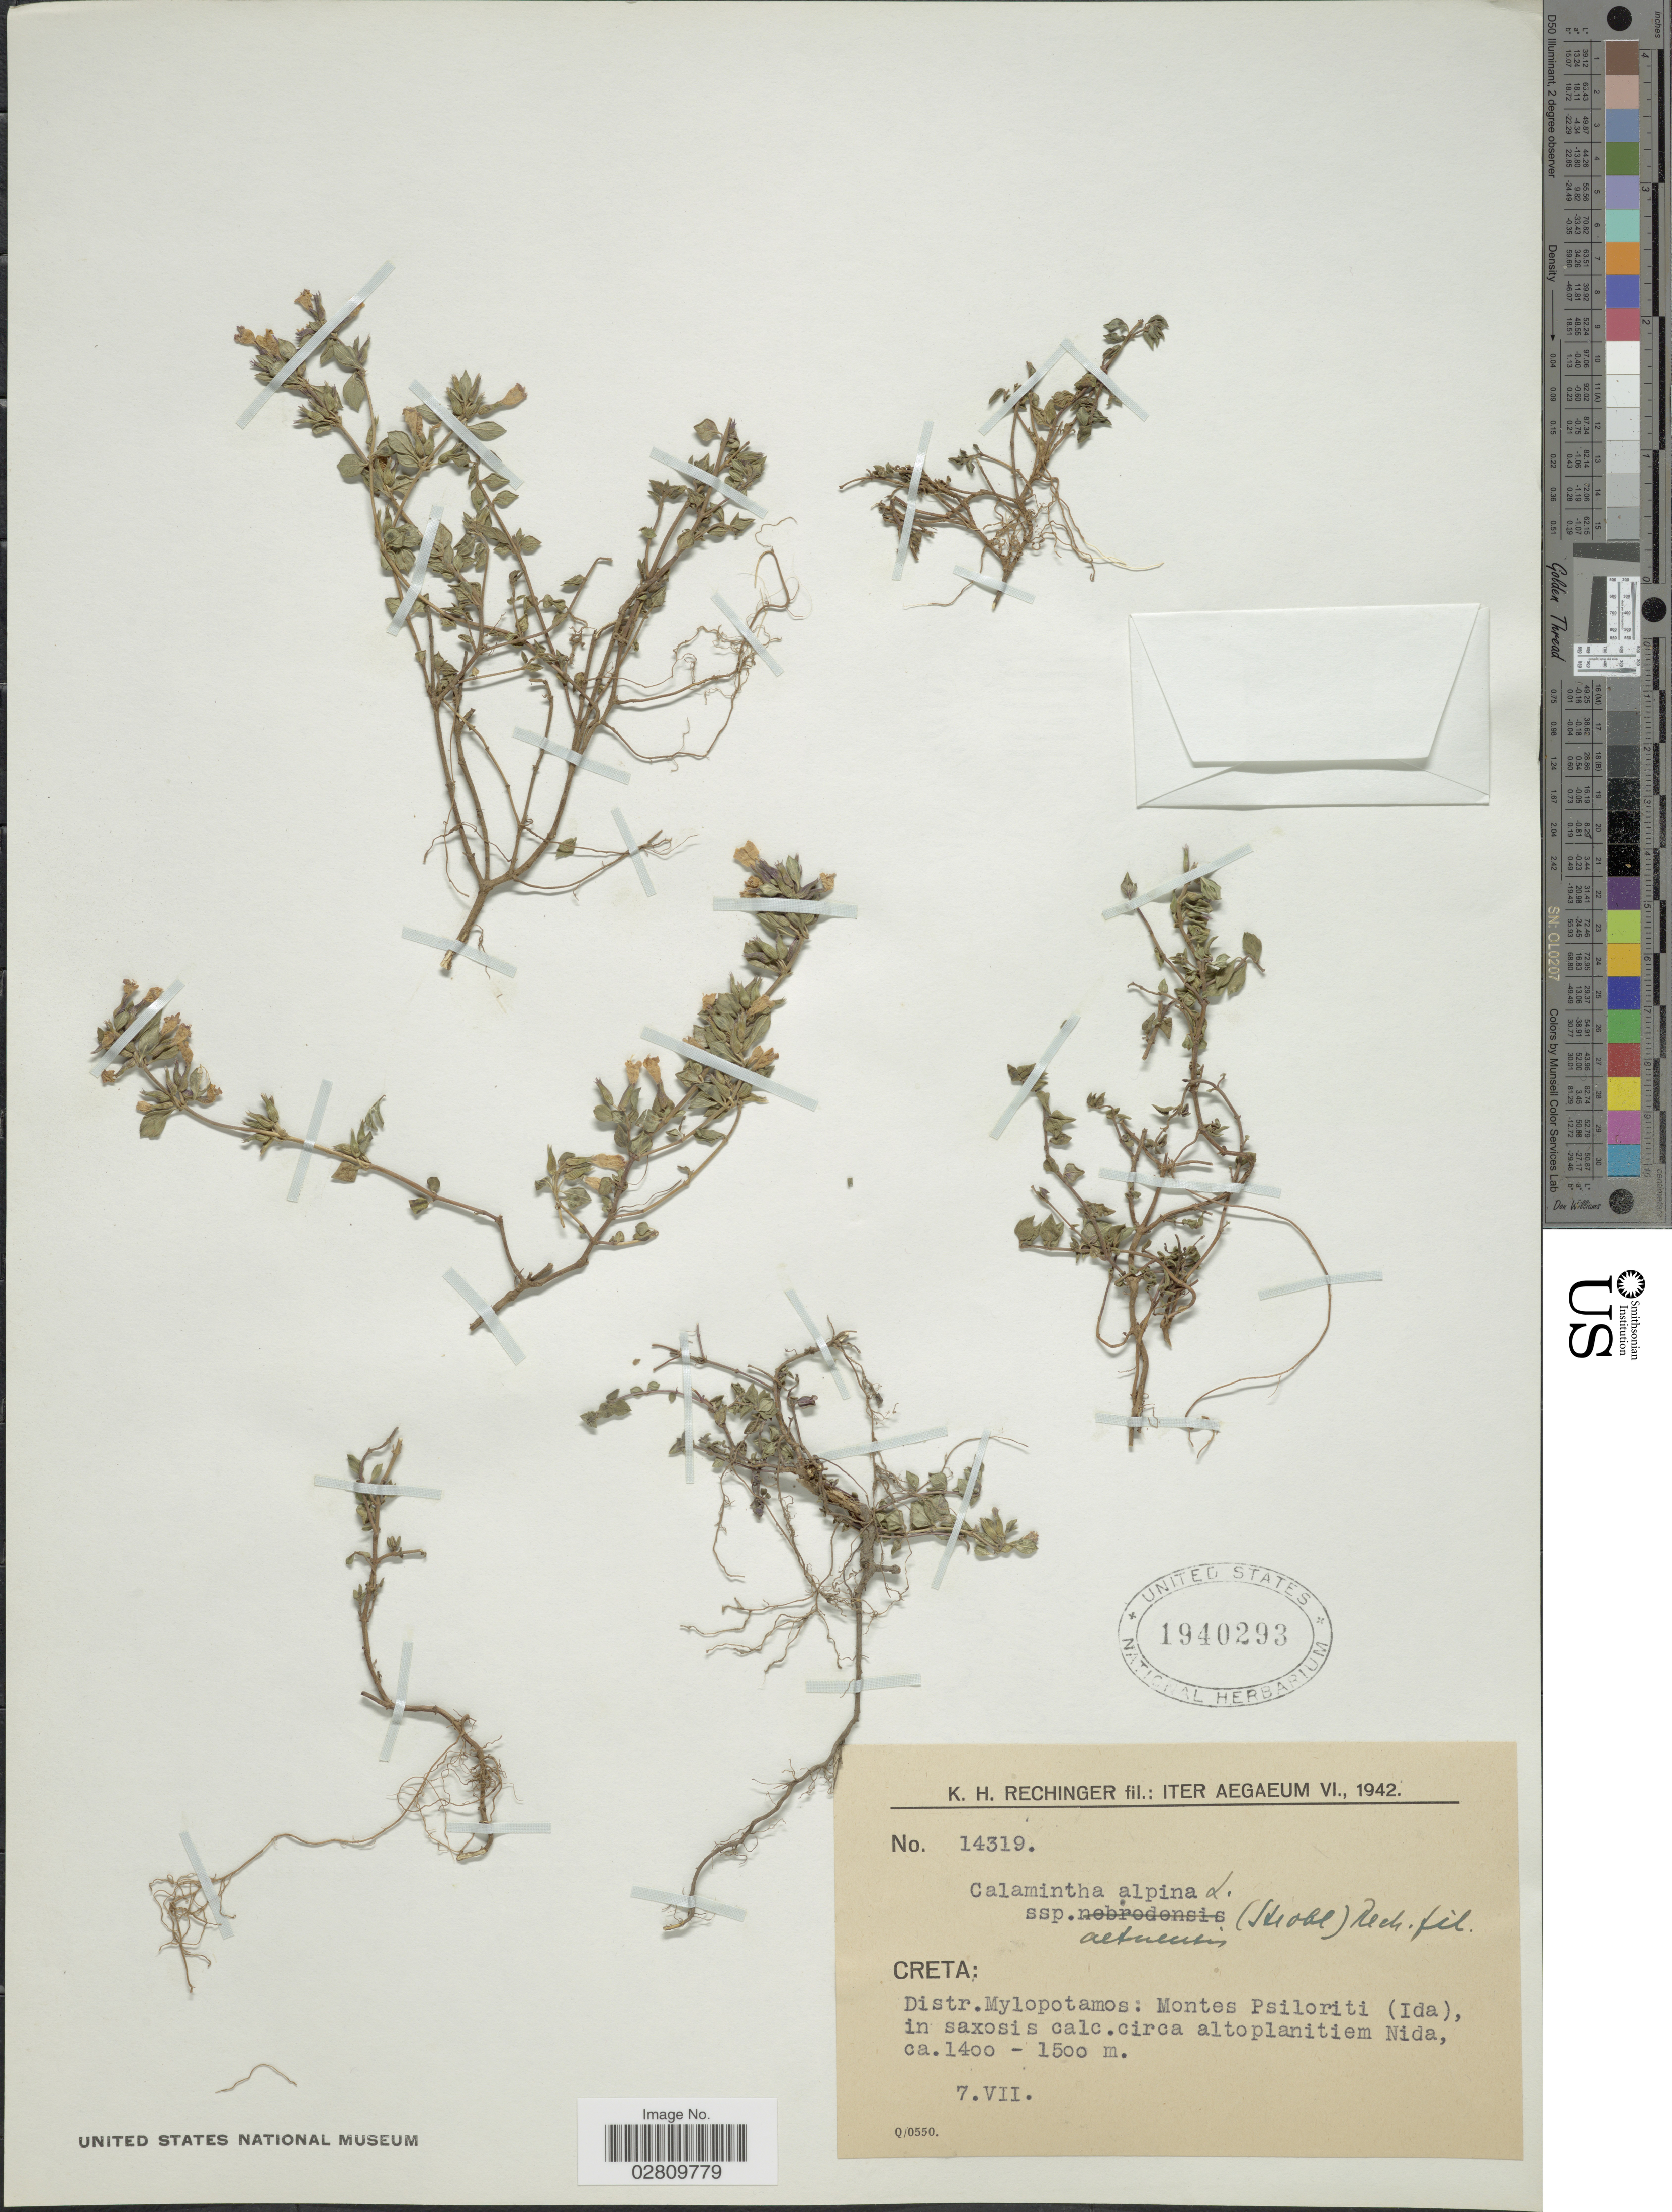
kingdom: Plantae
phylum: Tracheophyta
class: Magnoliopsida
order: Lamiales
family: Lamiaceae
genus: Acinos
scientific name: Acinos alpinus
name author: Moench.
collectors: K. H. Rechinger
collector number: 14319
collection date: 1942-07-07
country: Greece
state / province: Crete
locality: Iter Aegaeum. Creta: Distr. Mylopotamos: Montes Psiloriti (Ida), in saxosis calc. circa altoplanitiem Nida.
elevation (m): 1400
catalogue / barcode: US 1940293